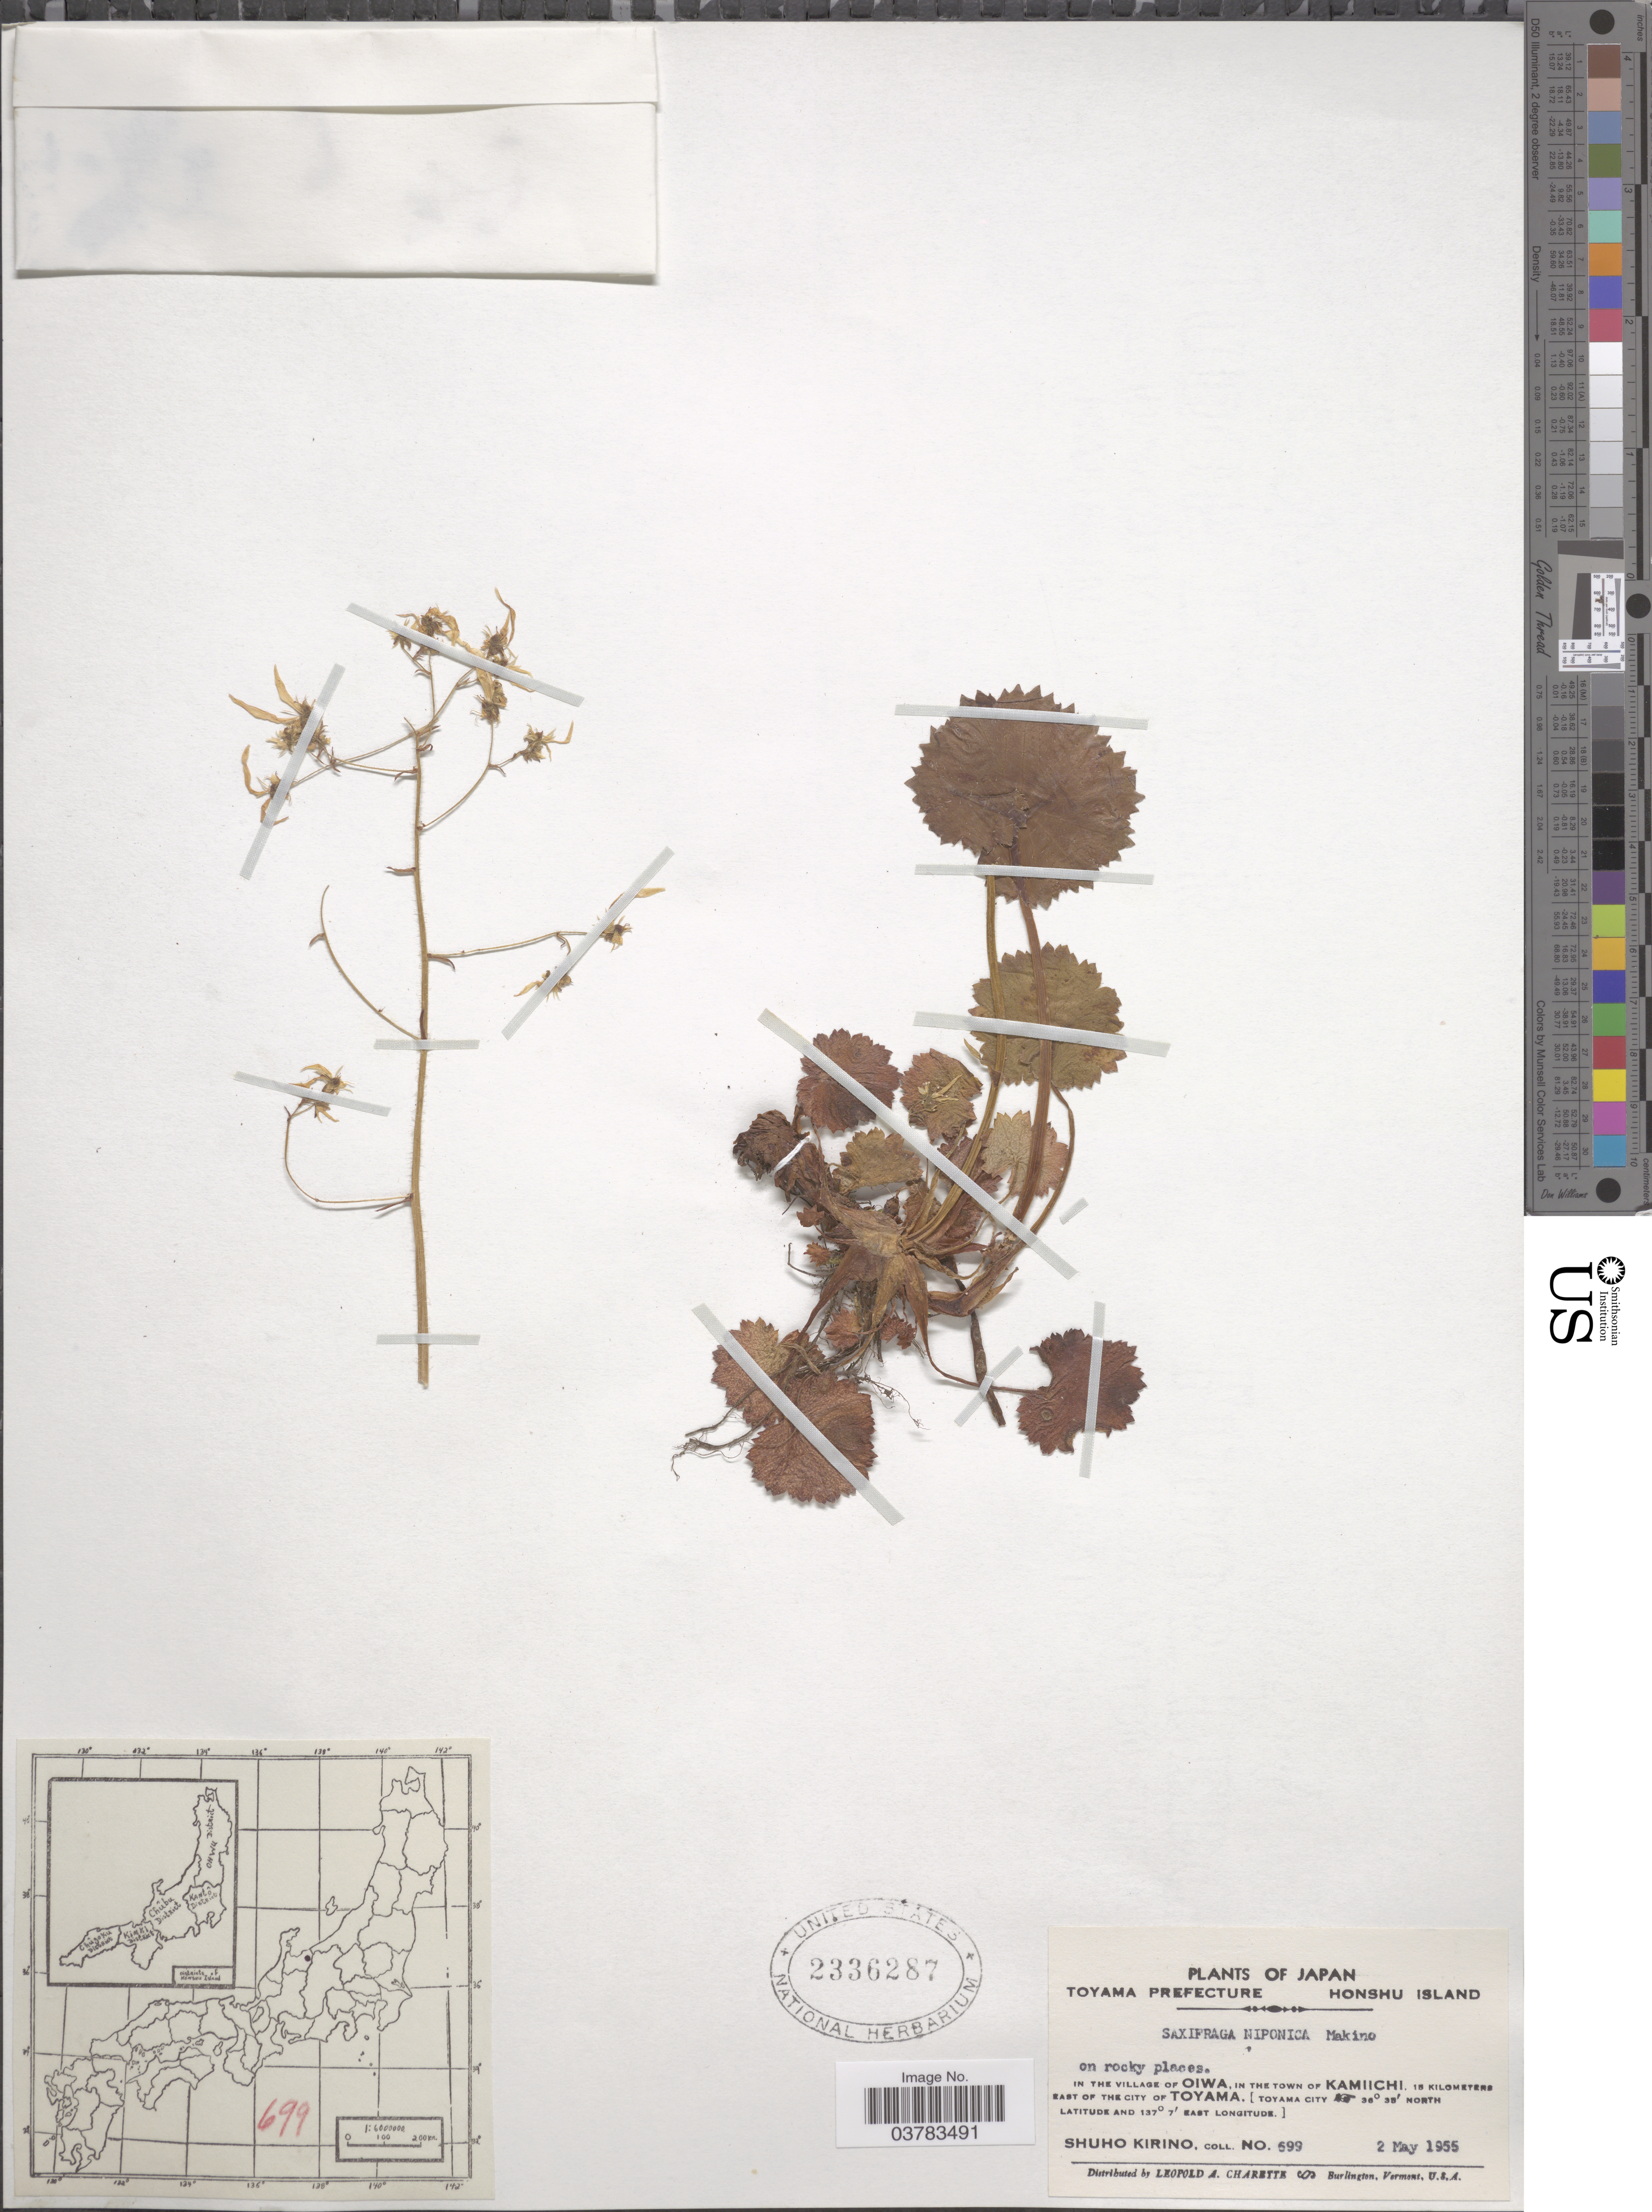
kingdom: Plantae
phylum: Tracheophyta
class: Magnoliopsida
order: Saxifragales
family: Saxifragaceae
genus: Saxifraga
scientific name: Saxifraga nipponica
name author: Makino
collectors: S. Kirino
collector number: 599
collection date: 1955-05-02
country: Japan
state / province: Toyama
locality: Toyama Prefecture. Honshu Island. In the village of Oiwa, in the town of Kamiichi, 15 kilometers East of the city of Toyama. [Toyama City].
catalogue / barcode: US 2336287